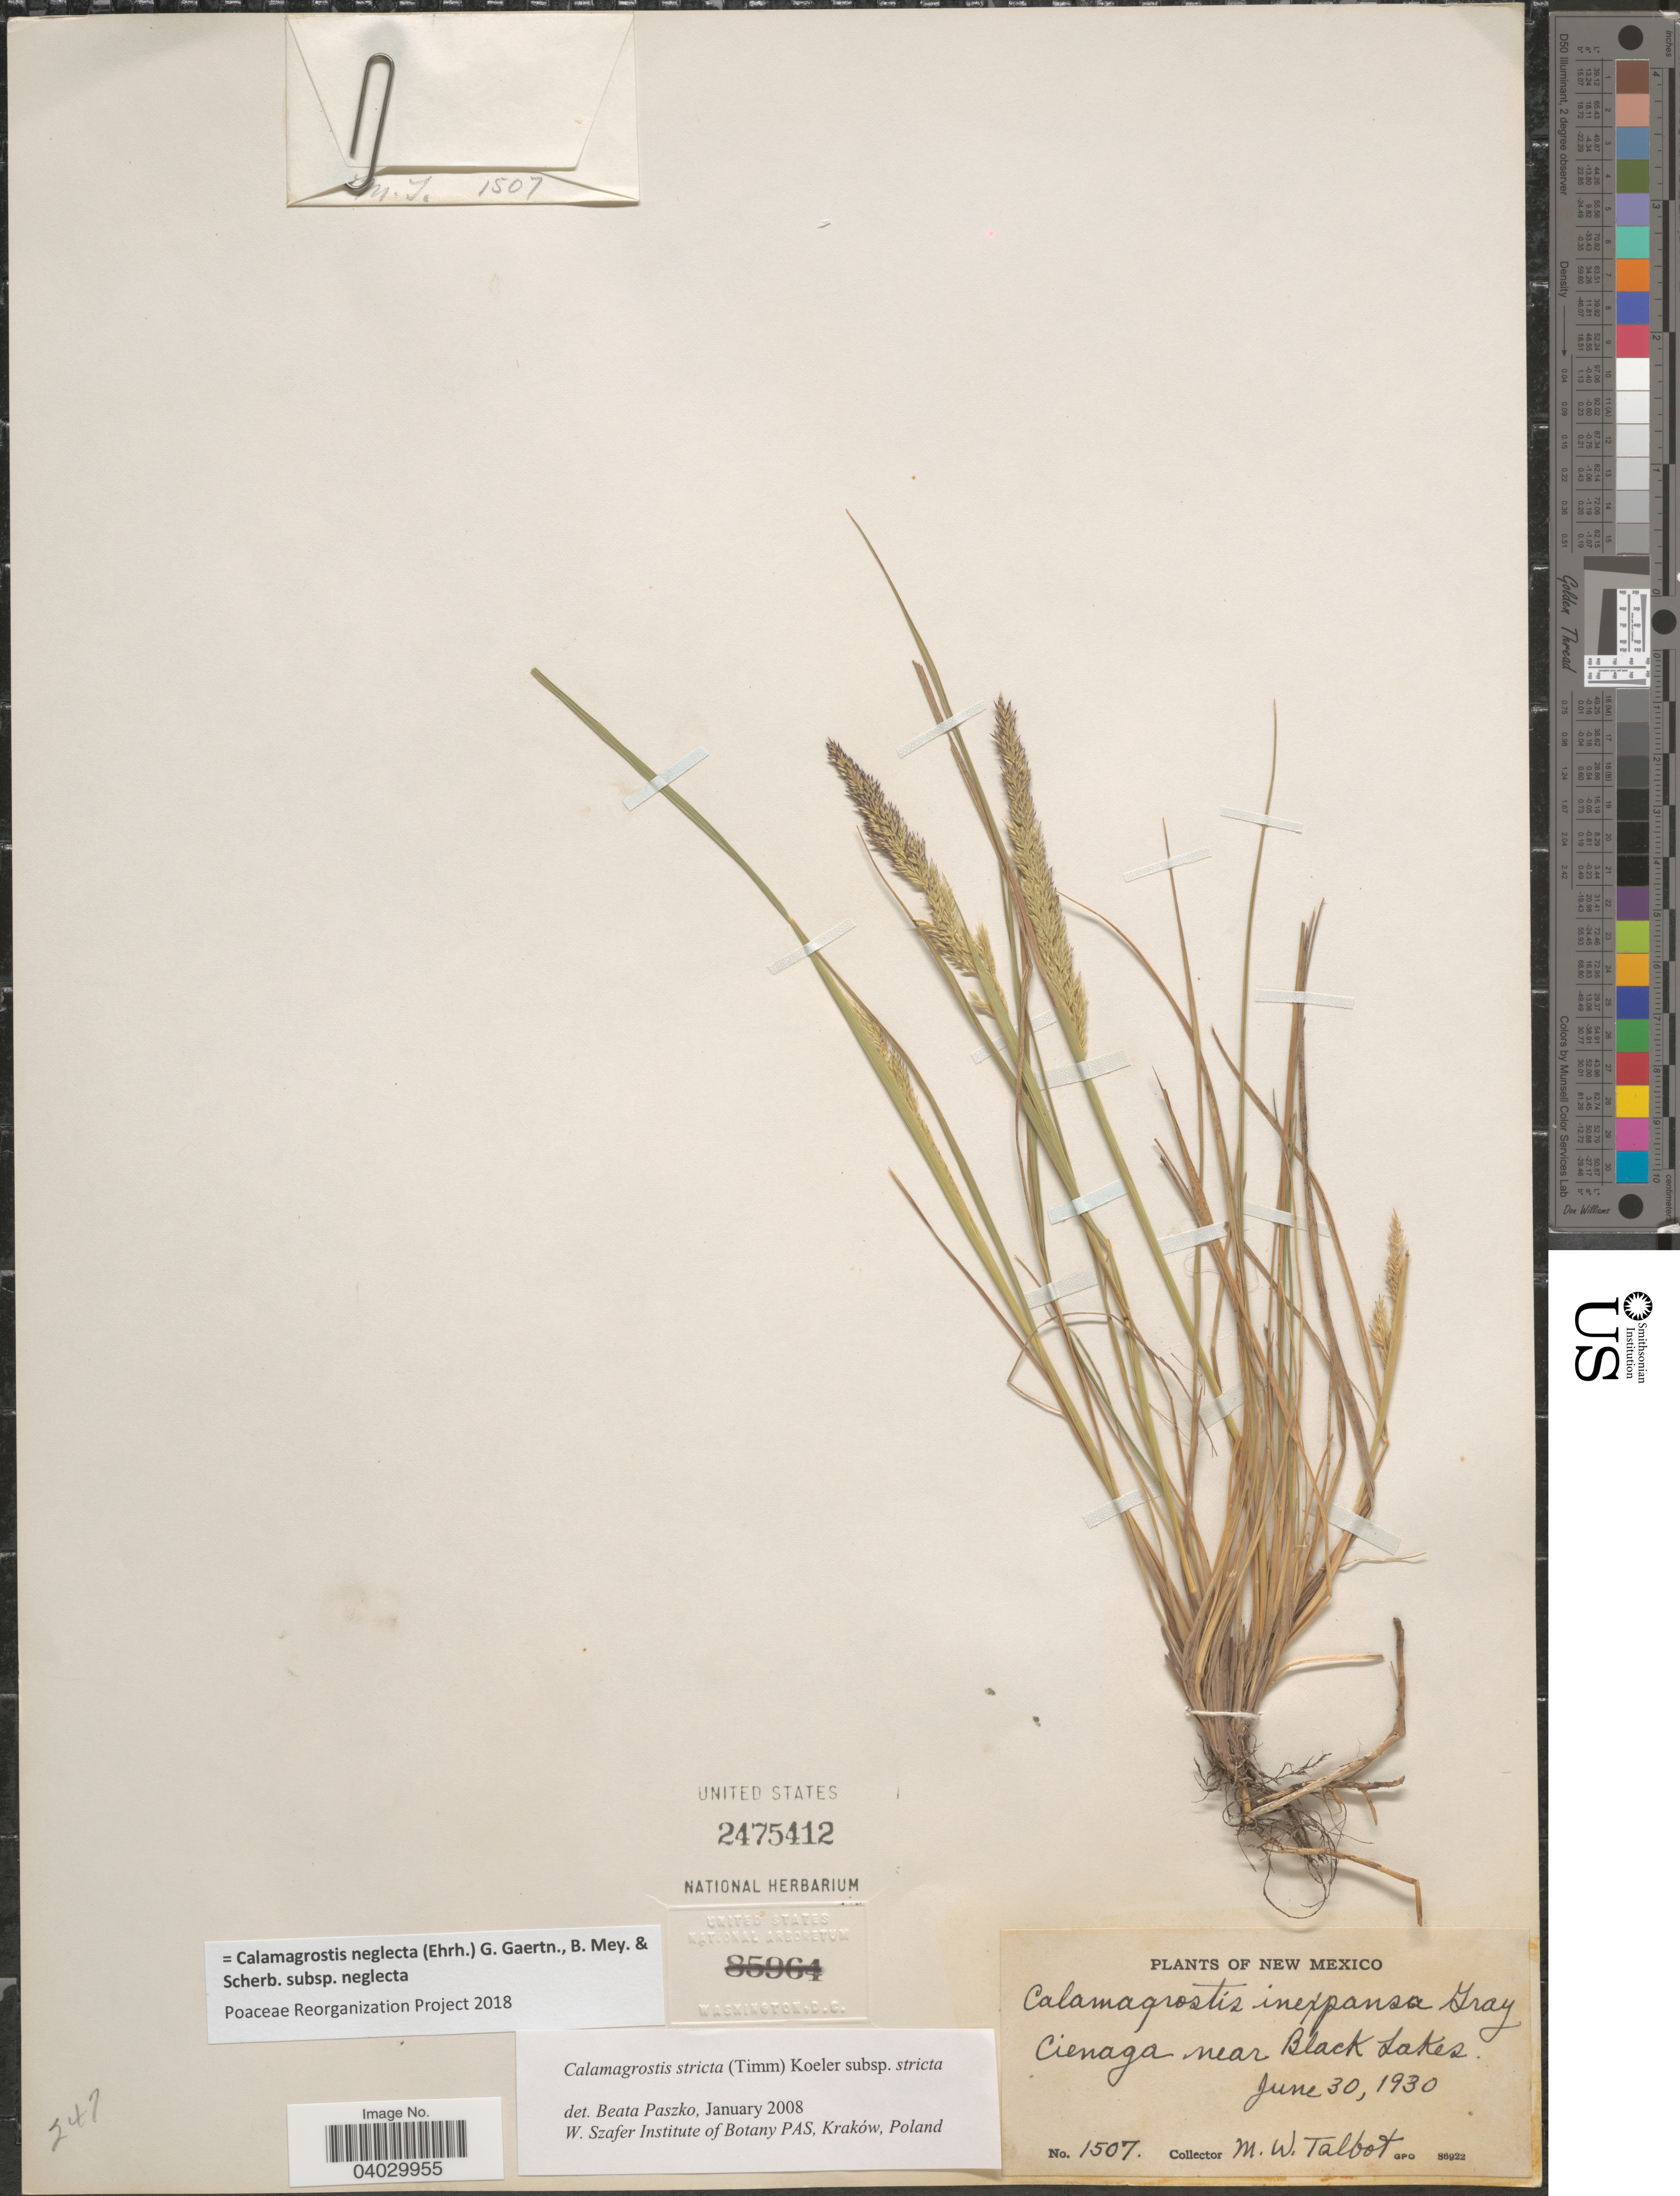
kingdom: Plantae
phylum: Tracheophyta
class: Liliopsida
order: Poales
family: Poaceae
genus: Calamagrostis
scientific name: Calamagrostis neglecta subsp. neglecta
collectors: M. Talbot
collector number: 1507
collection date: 1930-06-30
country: United States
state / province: New Mexico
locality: Cienaga near Black Lakes.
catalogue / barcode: US 2475412